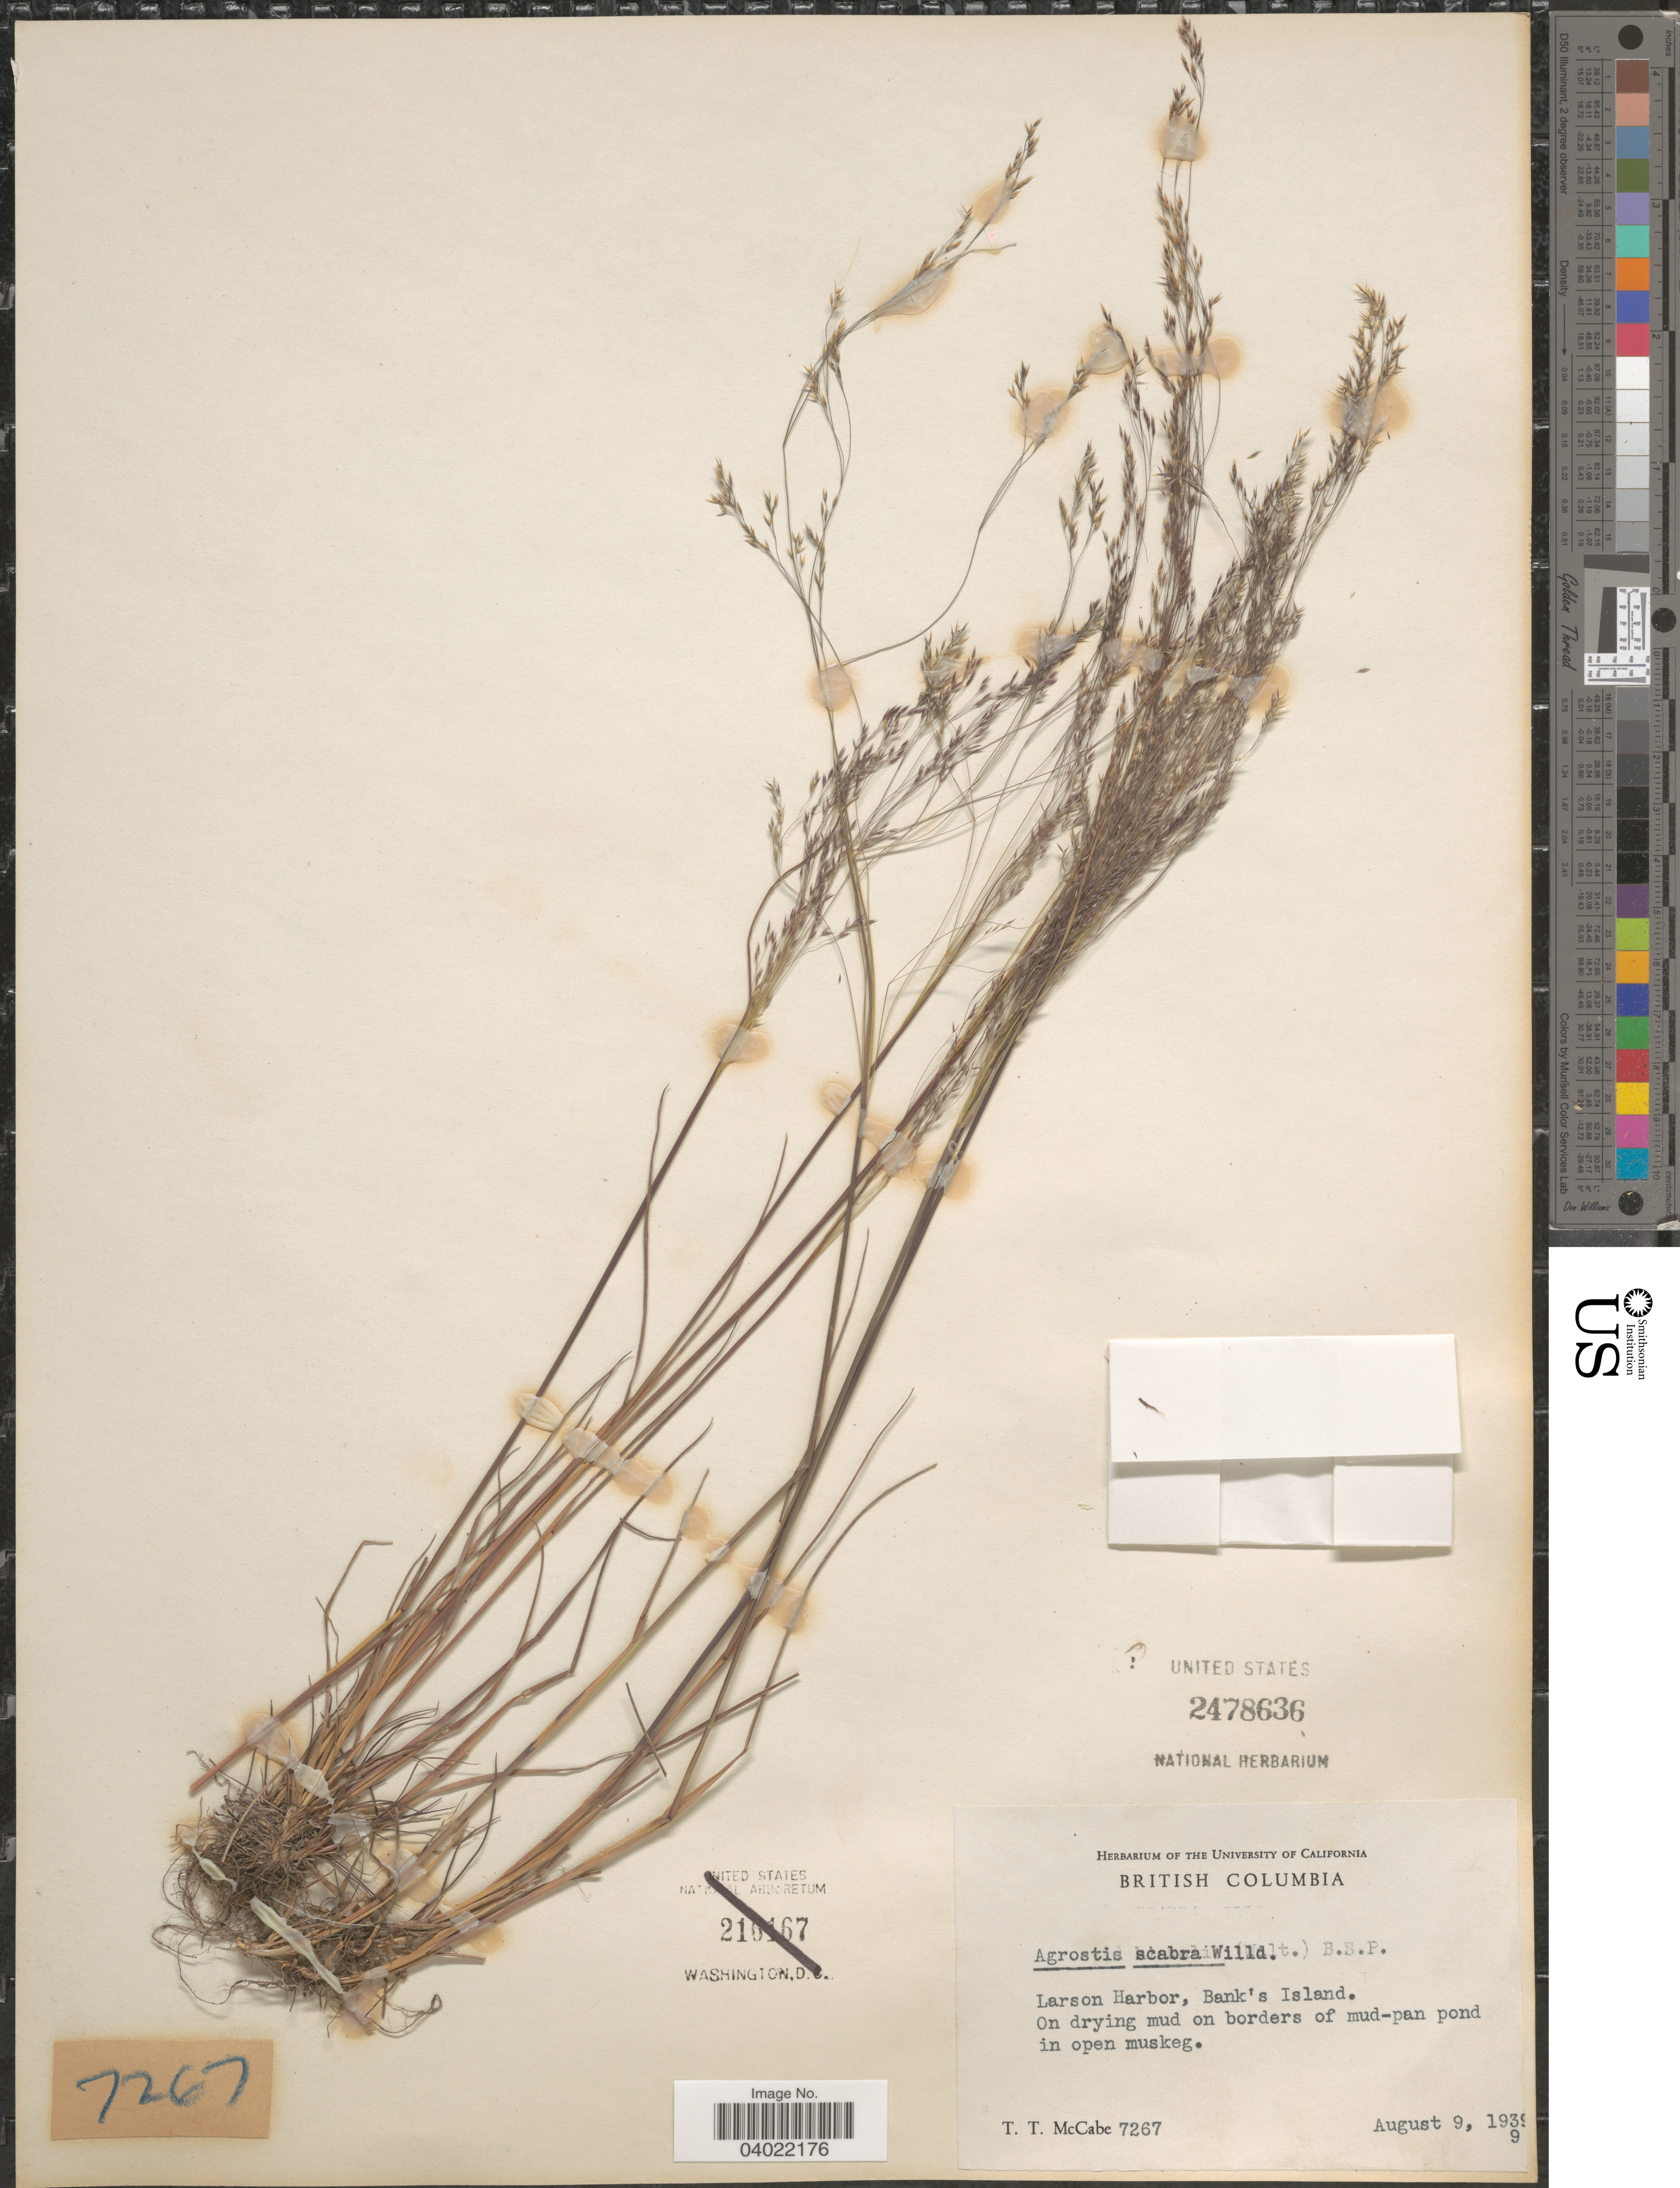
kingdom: Plantae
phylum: Tracheophyta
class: Liliopsida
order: Poales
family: Poaceae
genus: Agrostis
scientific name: Agrostis scabra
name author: Willd.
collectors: T. McCabe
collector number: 7267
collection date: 1939-08-09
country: Canada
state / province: British Columbia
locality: Larson Harbor, Bank's Island.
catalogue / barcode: US 2478636